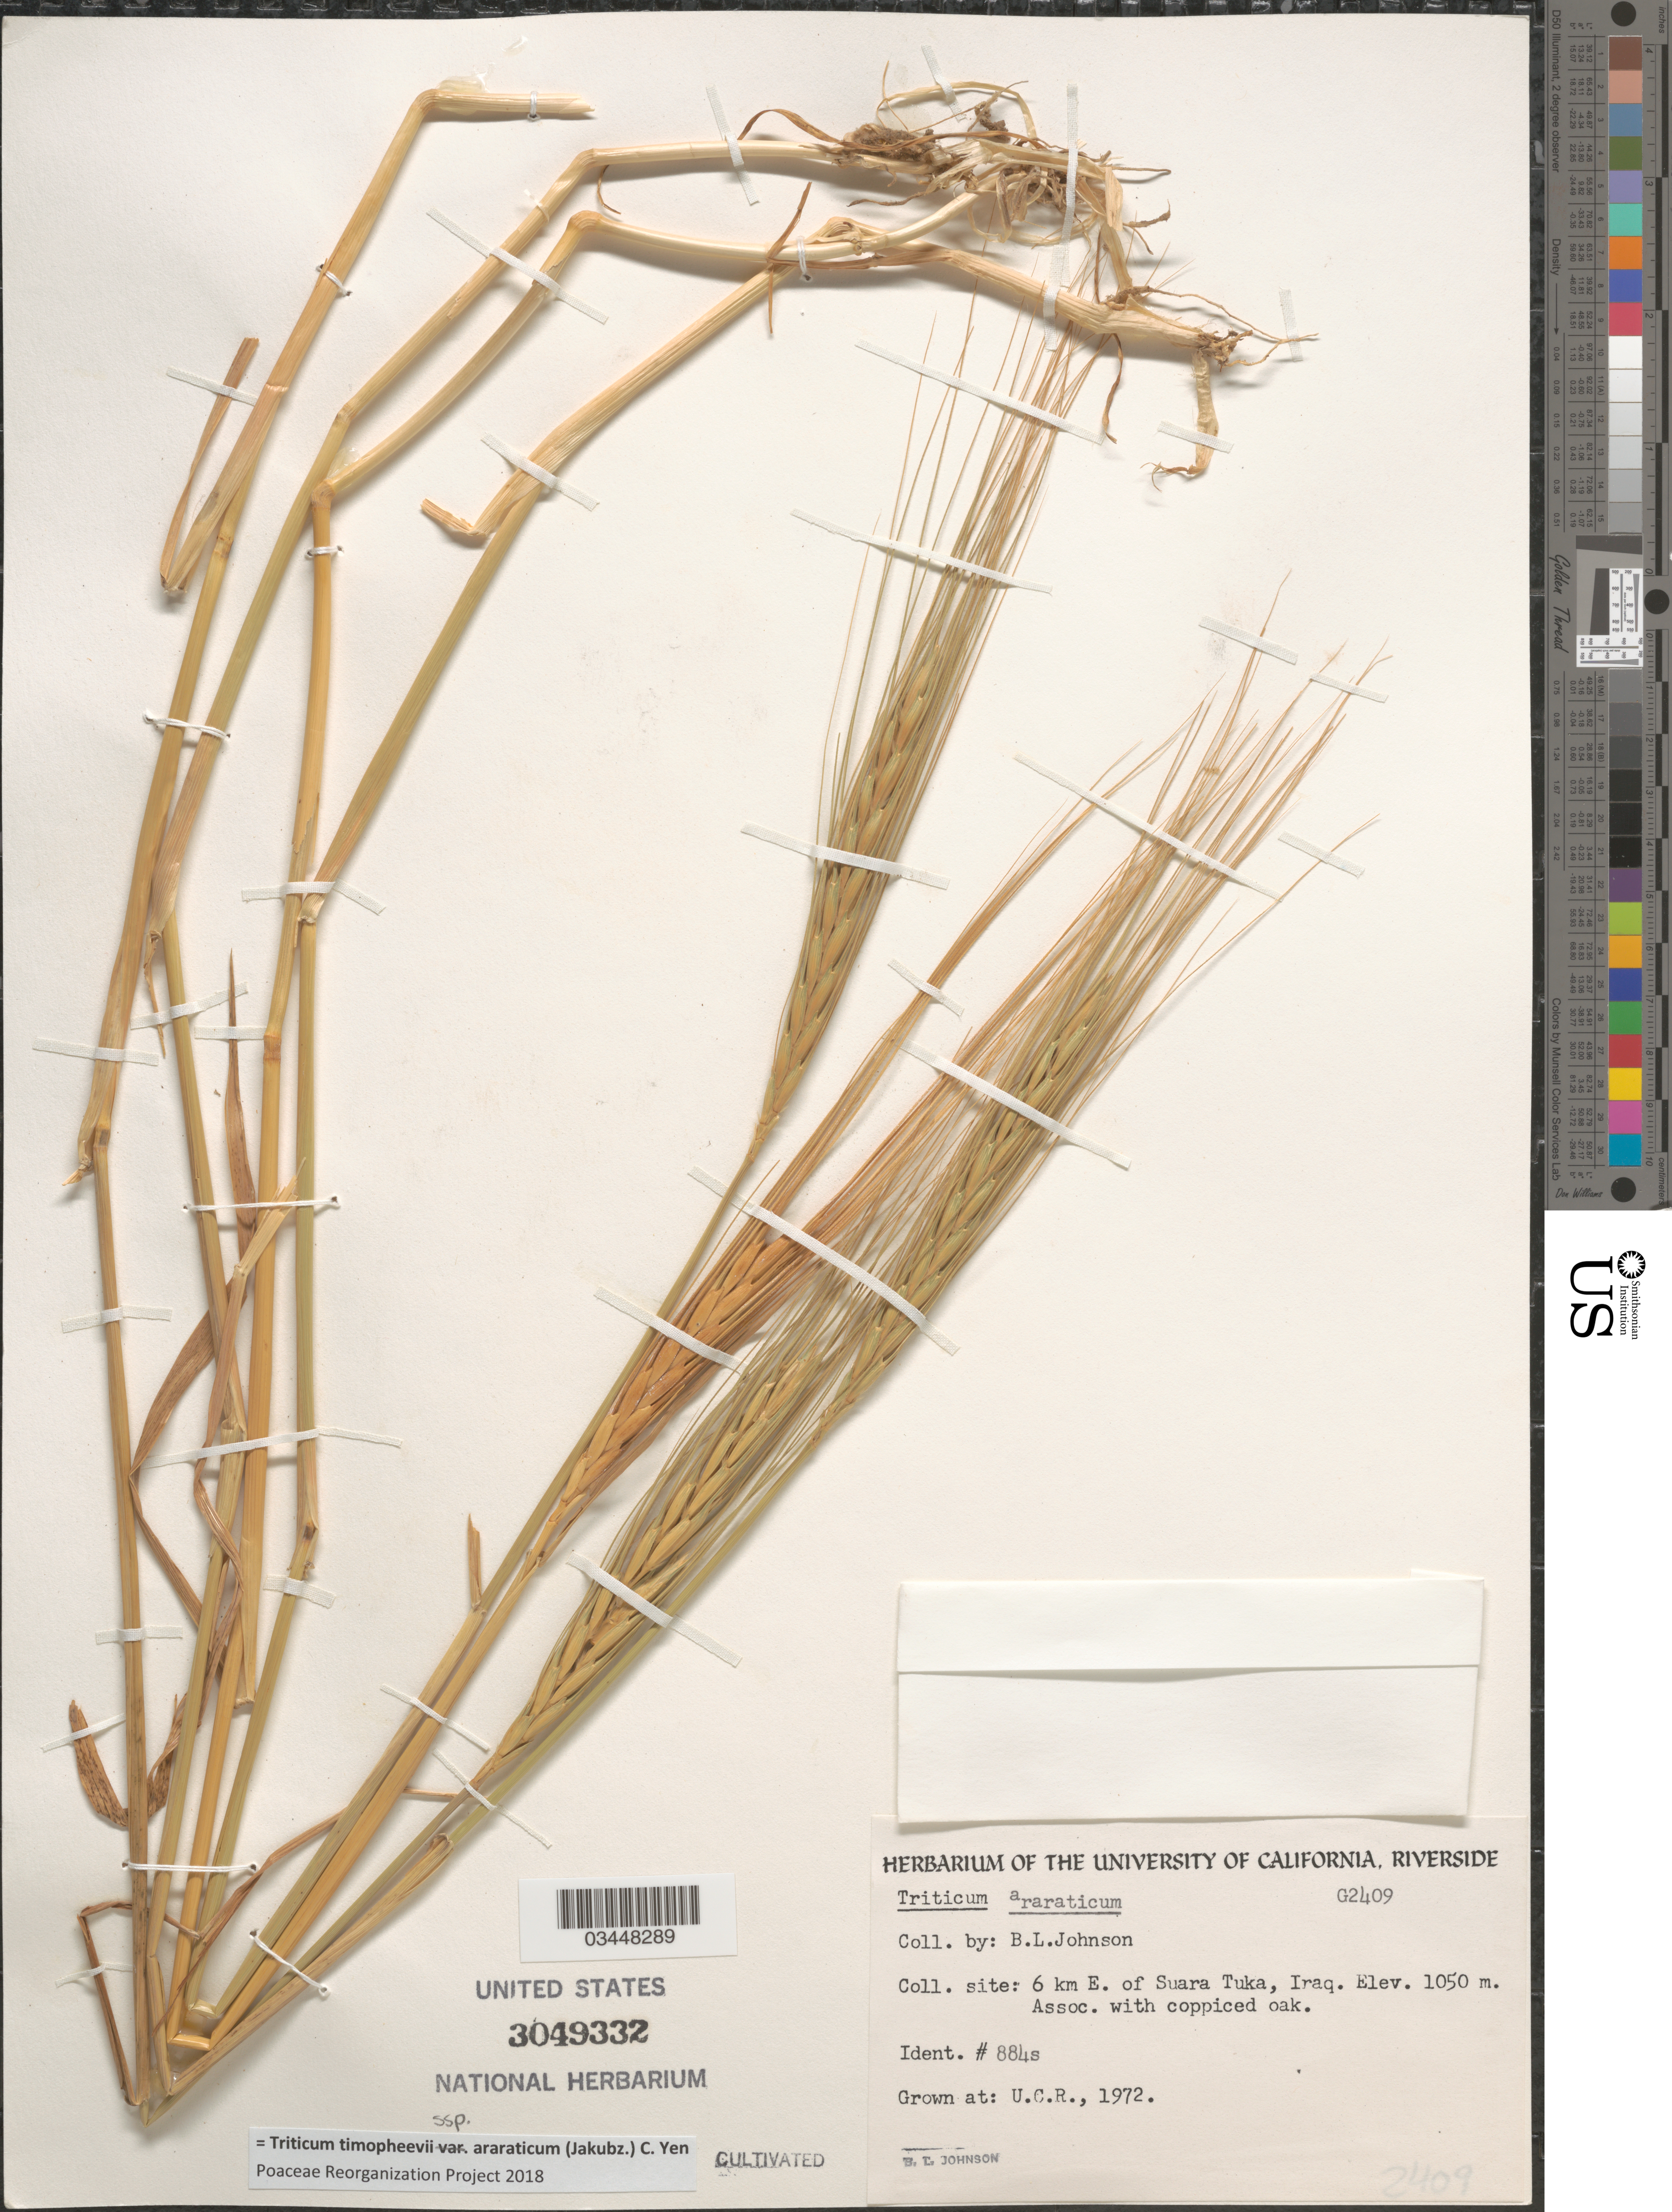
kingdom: Plantae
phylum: Tracheophyta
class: Liliopsida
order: Poales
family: Poaceae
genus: Triticum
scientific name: Triticum timopheevii subsp. araraticum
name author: (Jakubz.) C. Yen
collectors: B. Johnson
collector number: G2409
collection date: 1972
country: United States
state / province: California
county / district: Riverside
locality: U.C.R.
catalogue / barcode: US 3049332